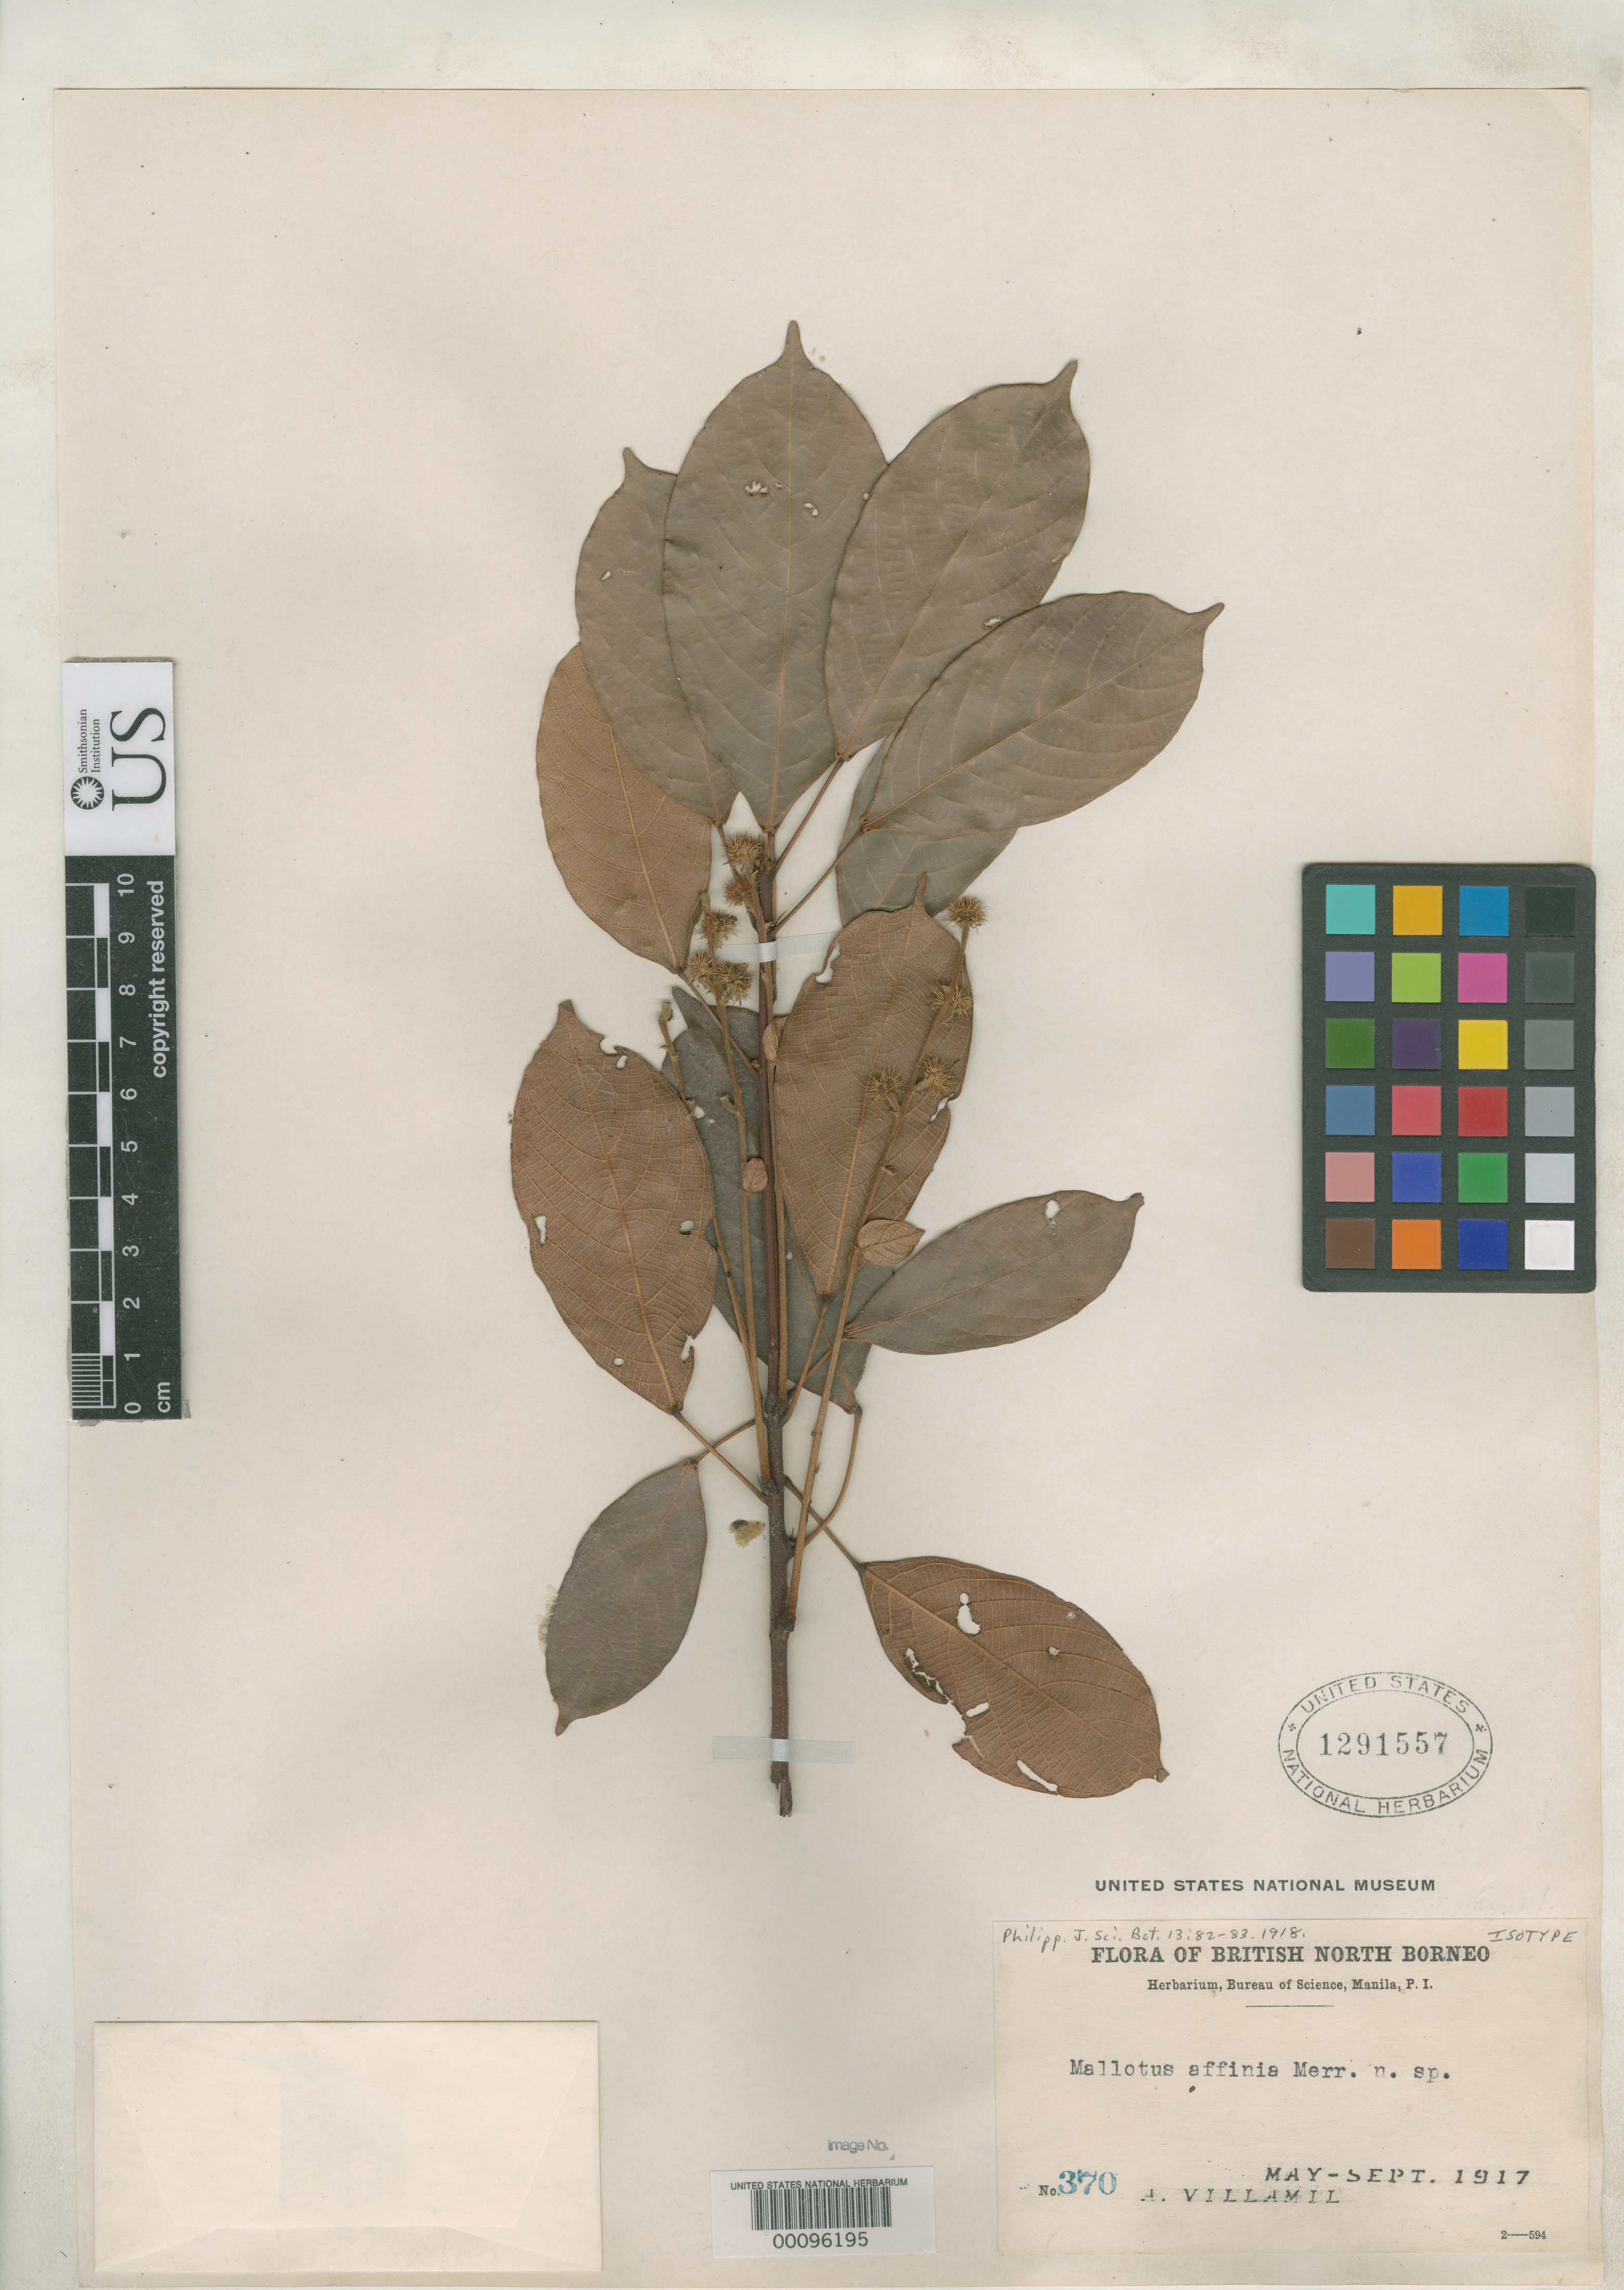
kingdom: Plantae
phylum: Tracheophyta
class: Magnoliopsida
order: Malpighiales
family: Euphorbiaceae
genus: Mallotus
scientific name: Mallotus affinis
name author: Merr.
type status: Isotype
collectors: A. Villamil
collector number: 370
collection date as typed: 28 May 1917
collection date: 1917-05-28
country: Malaysia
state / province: Sabah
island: Borneo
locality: Marutai watershed at Tawau.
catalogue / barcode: US 1291557